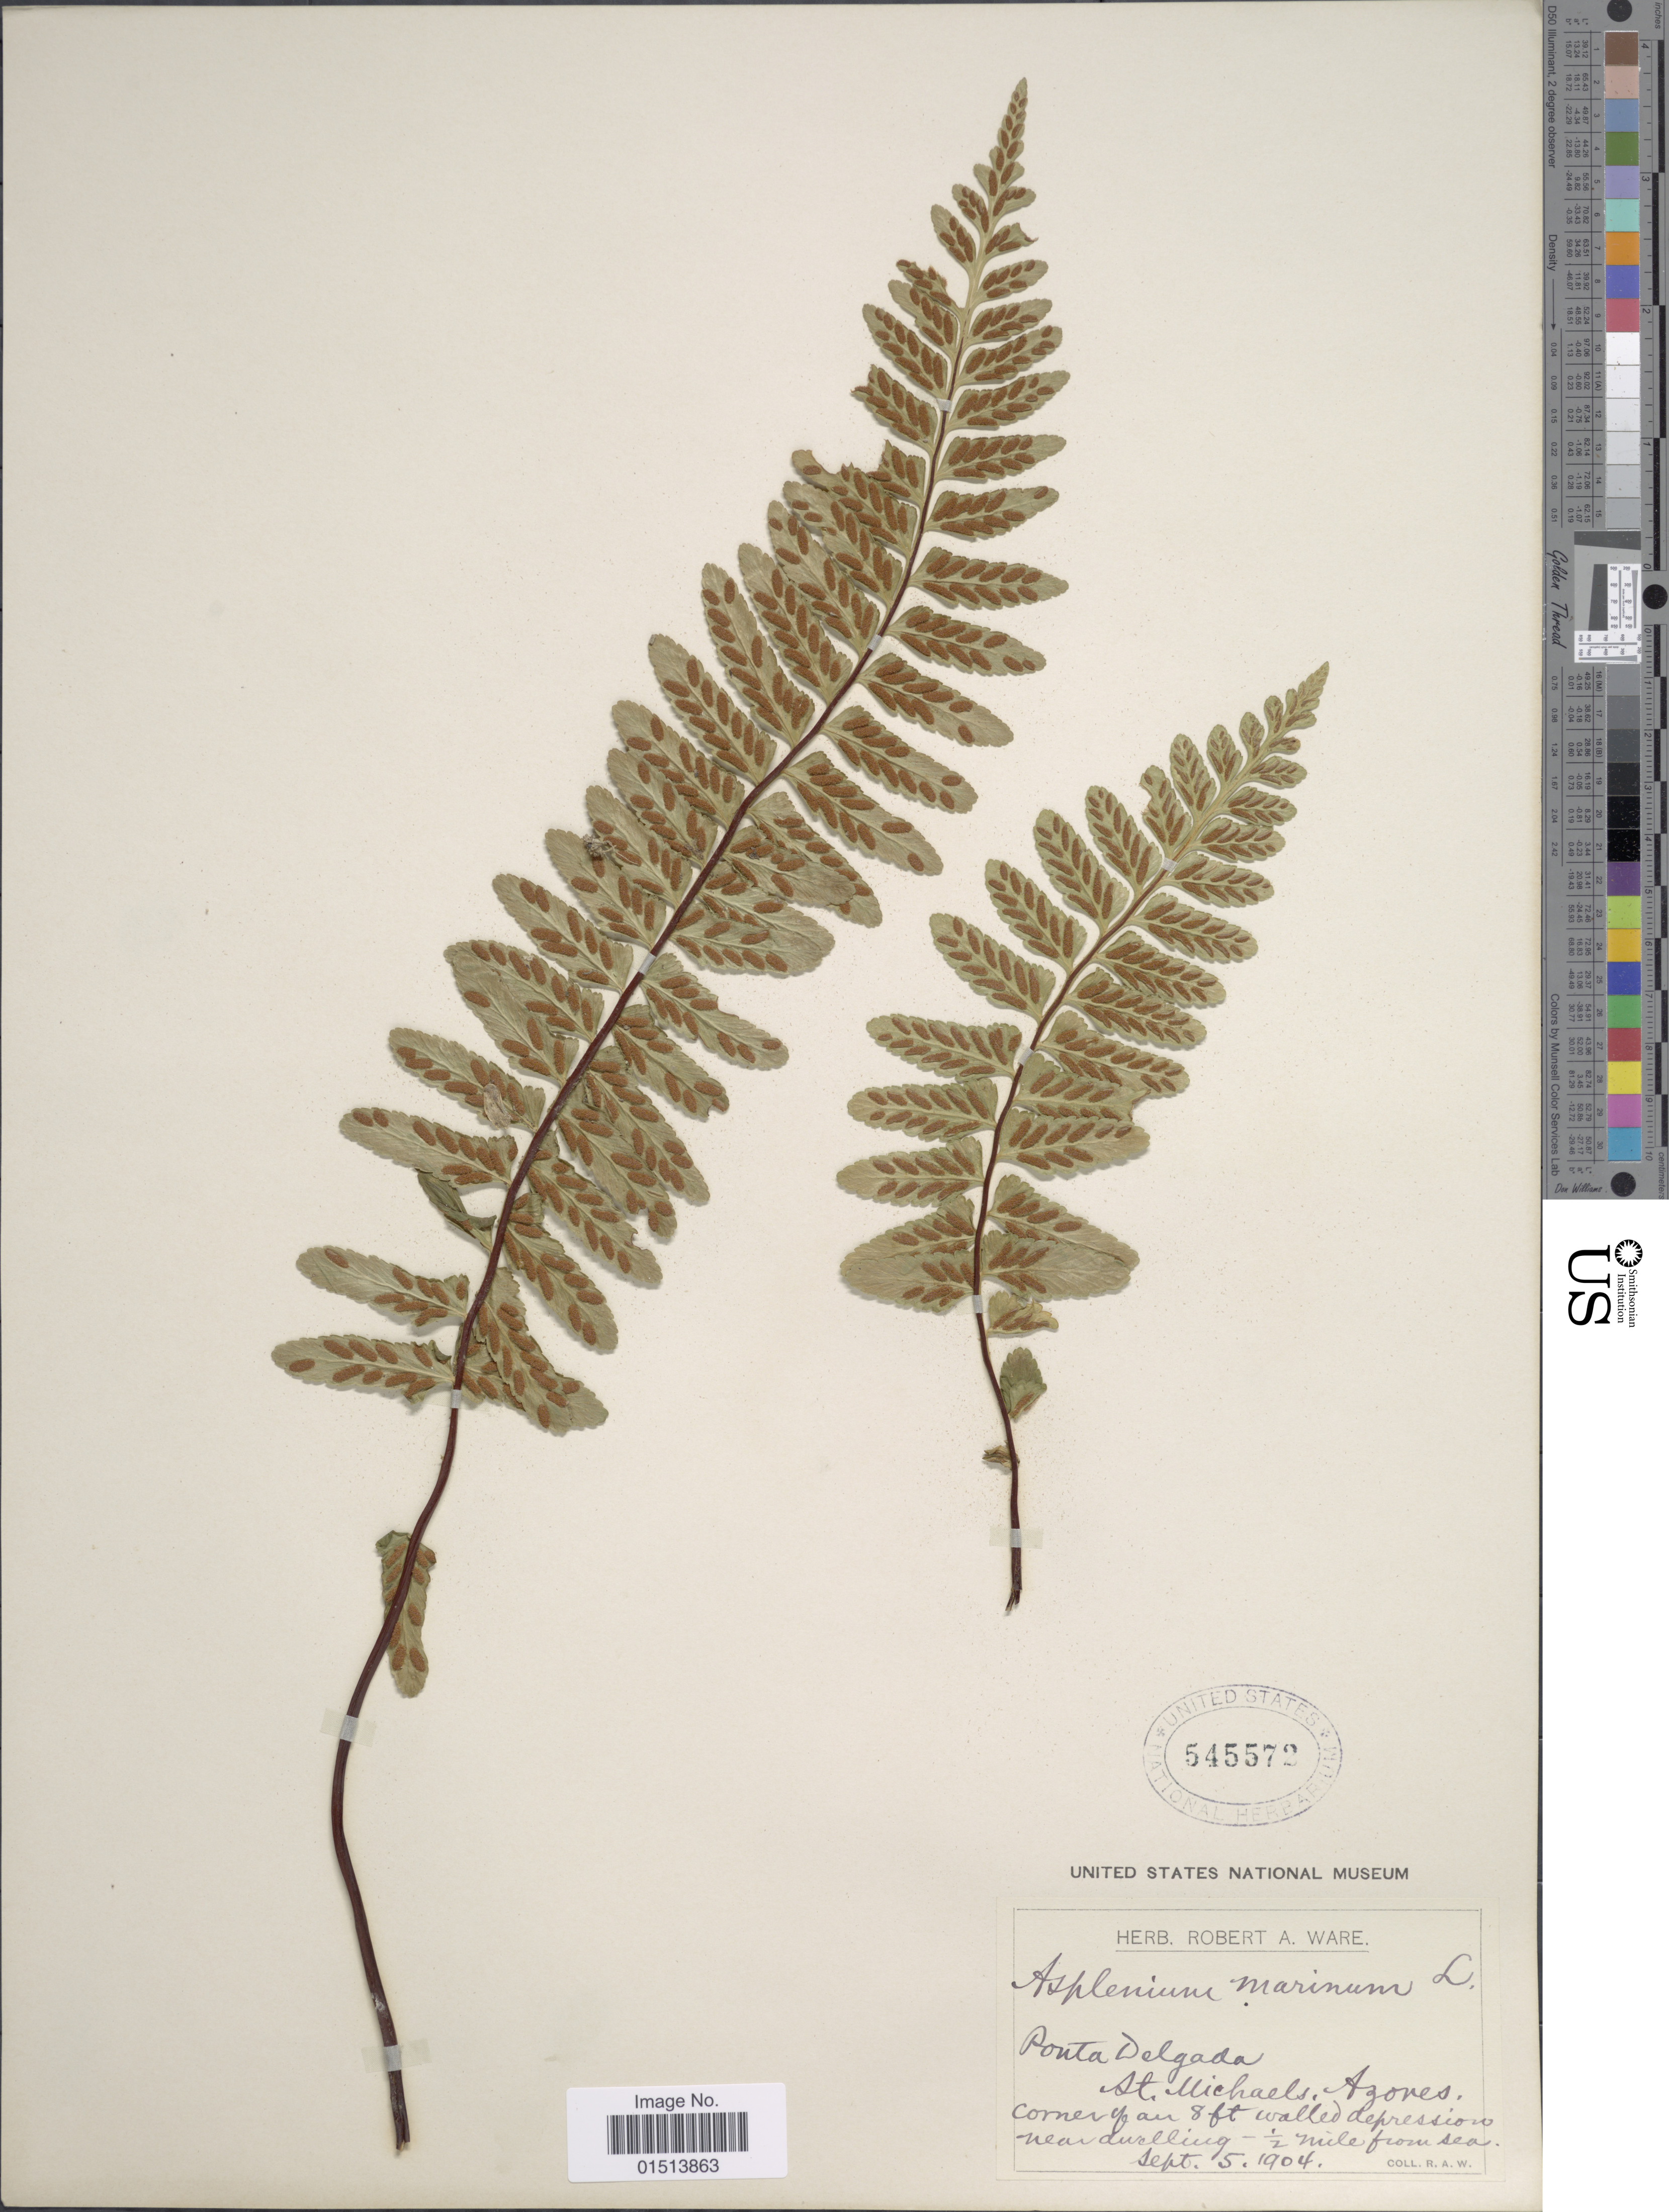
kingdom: Plantae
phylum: Tracheophyta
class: Polypodiopsida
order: Polypodiales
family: Aspleniaceae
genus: Asplenium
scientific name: Asplenium marinum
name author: L.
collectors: R. Ware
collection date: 1904-09-05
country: Portugal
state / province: Azores (Aut. Reg.)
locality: Ponta Delgada, St. Michaels, corner of an 8 ft. walles depression near dwelling-0.5 mile from sea.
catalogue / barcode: US 545572